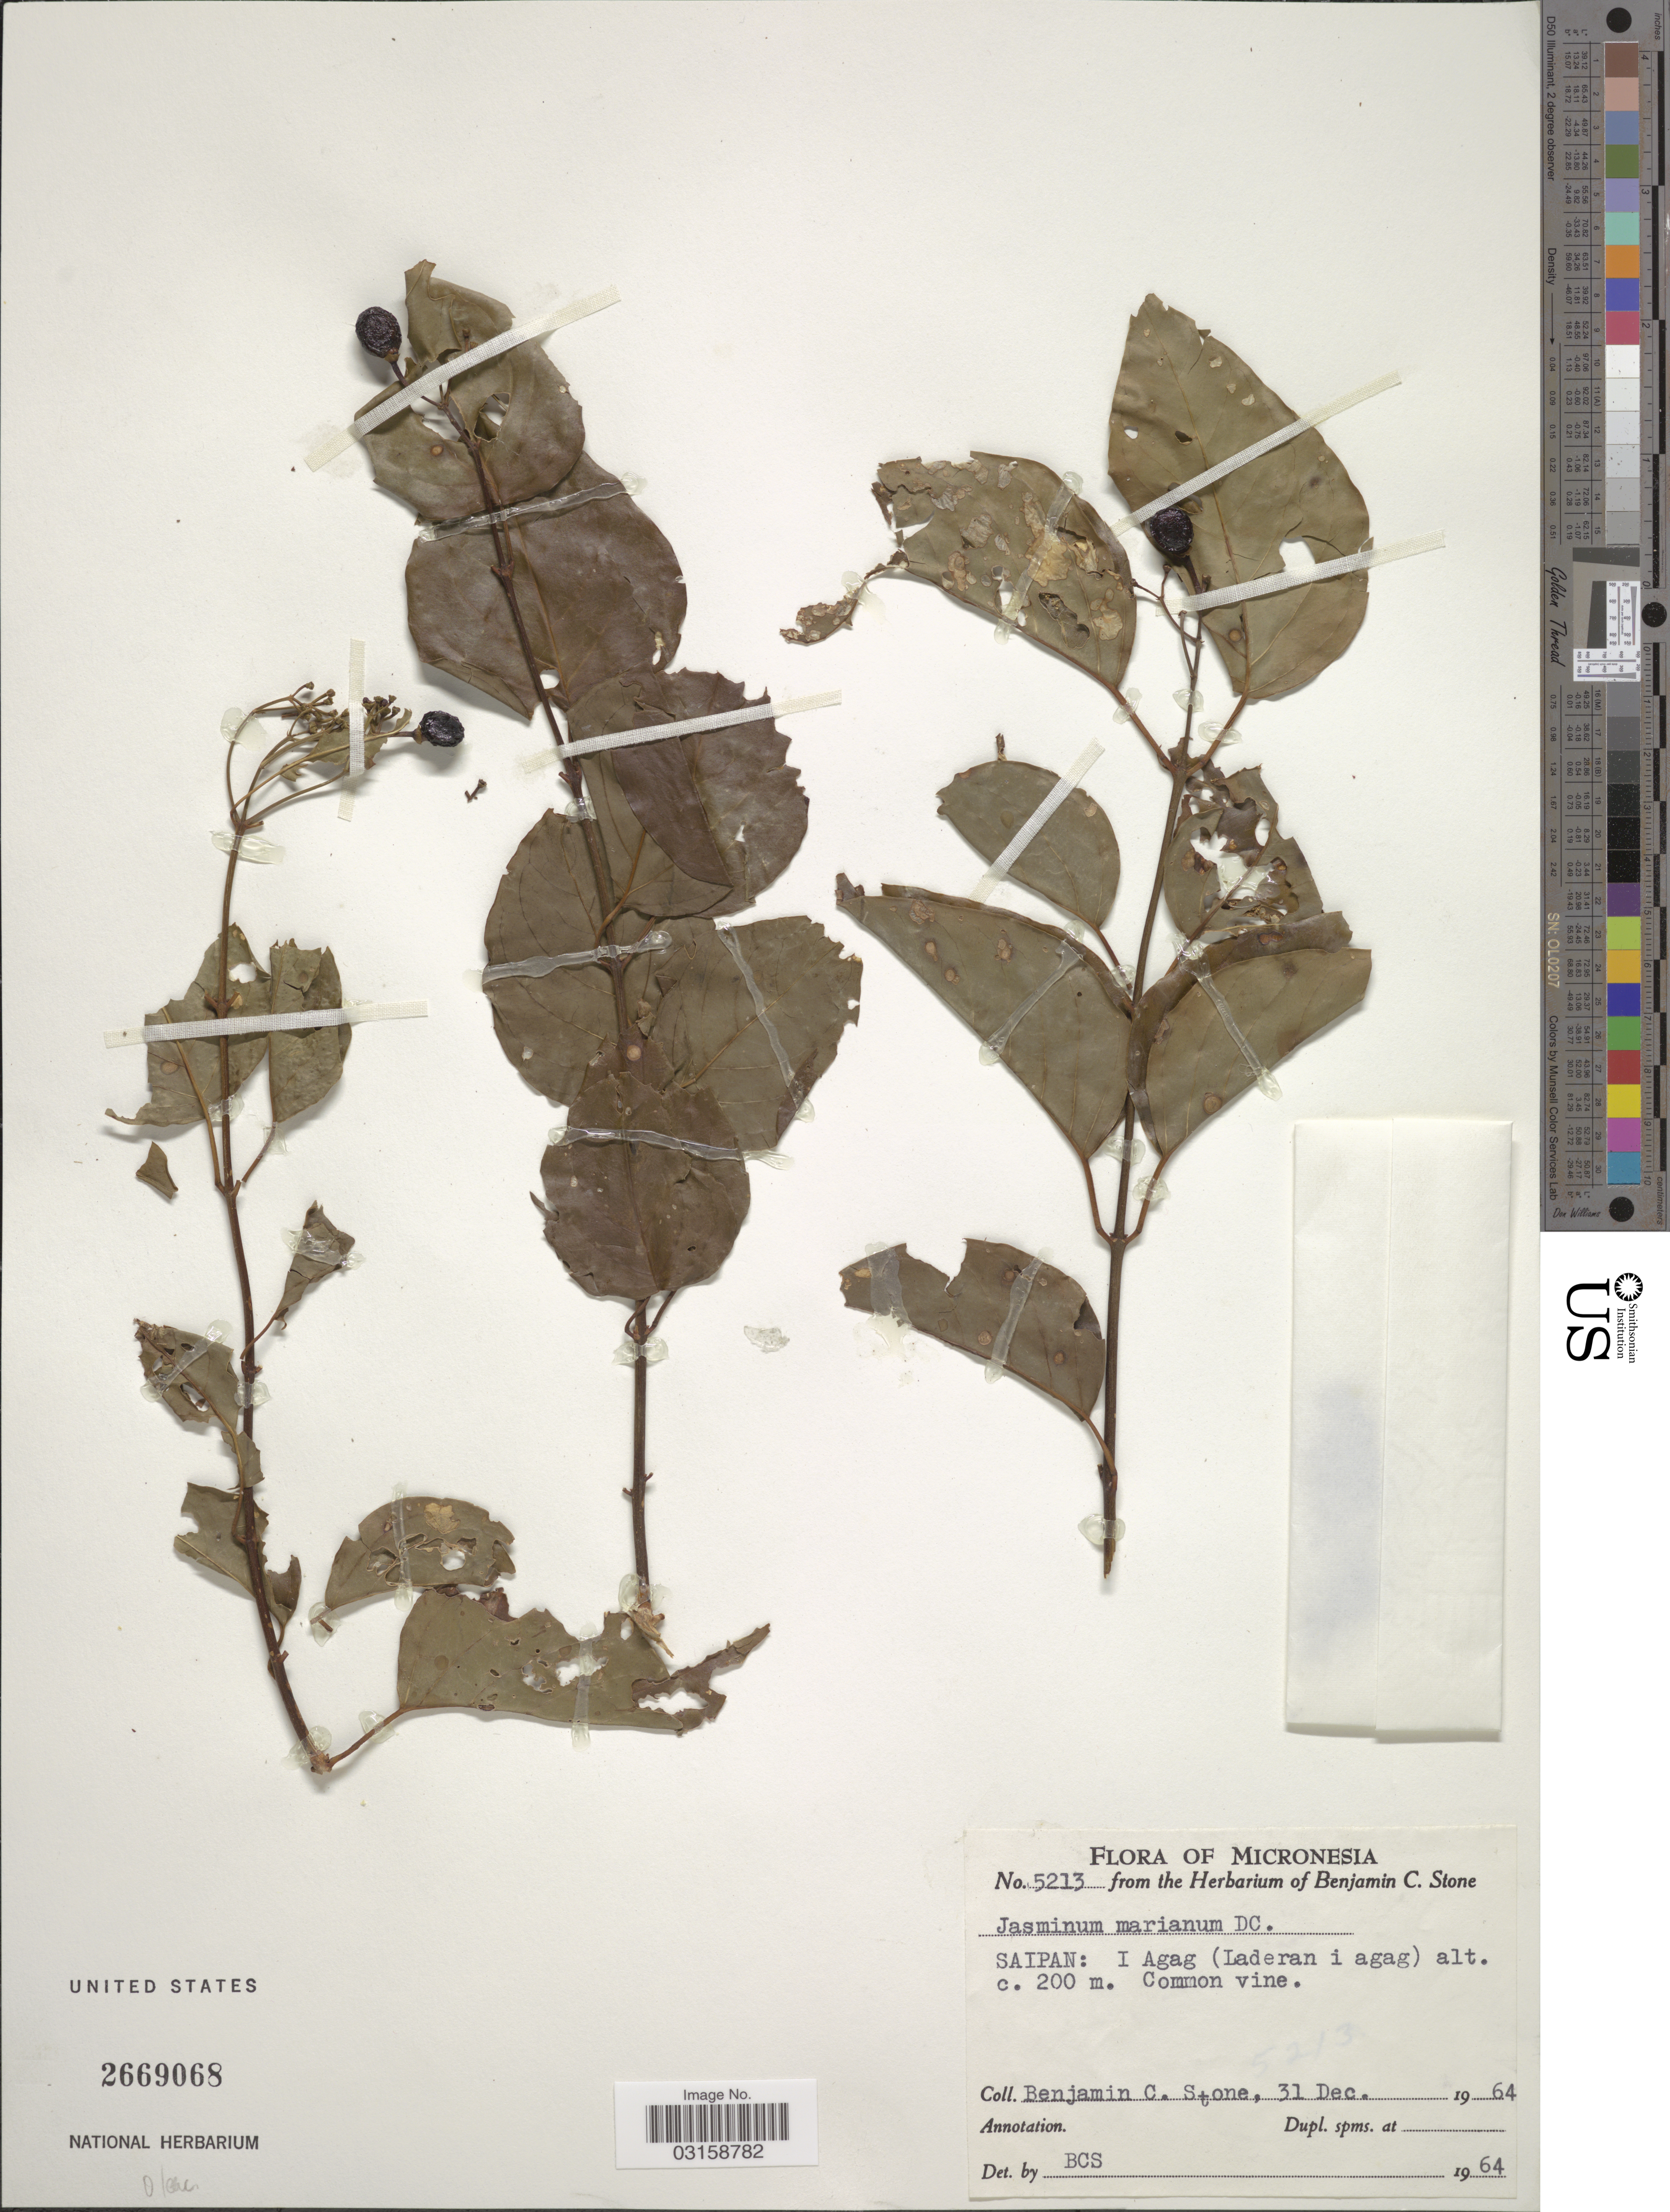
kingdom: Plantae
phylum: Tracheophyta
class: Magnoliopsida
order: Lamiales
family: Oleaceae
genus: Jasminum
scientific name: Jasminum marianum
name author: DC.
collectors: B. C. Stone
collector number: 5213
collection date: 1964-12-31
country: Northern Mariana Islands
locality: Micronesia. Saipan: I Agag (Laderan i agag).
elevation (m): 200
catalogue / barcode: US 2669068